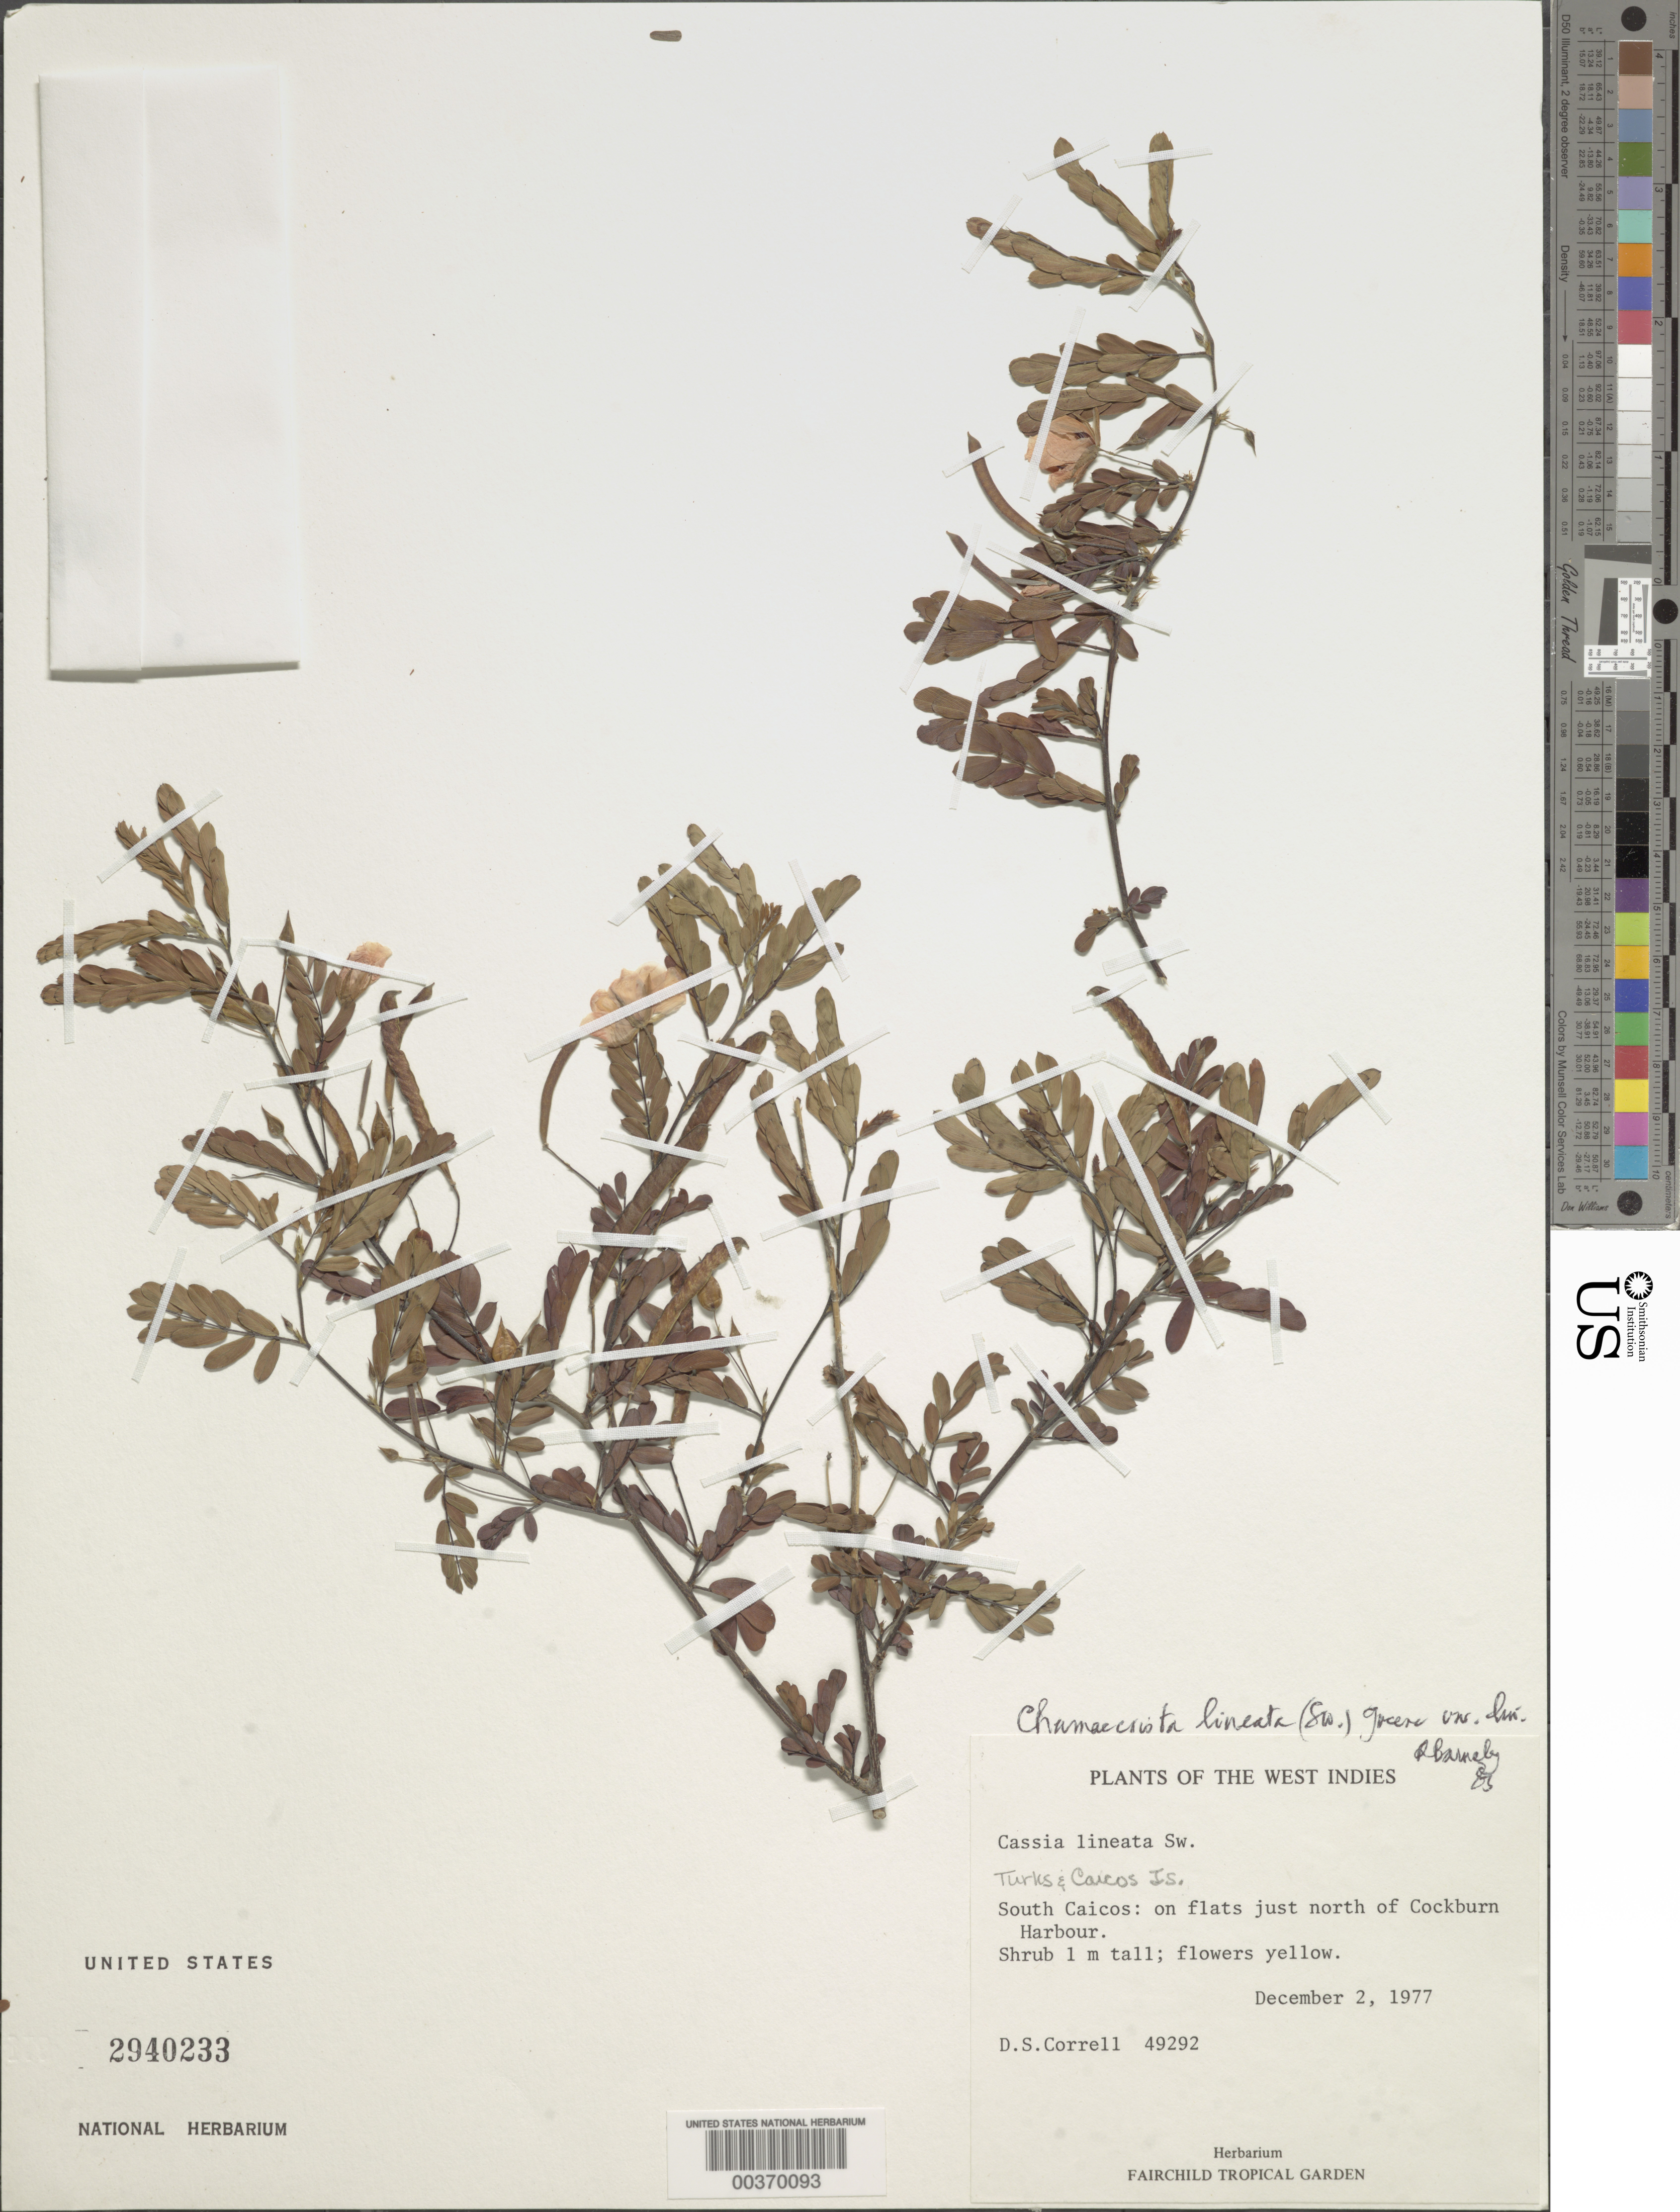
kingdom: Plantae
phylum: Tracheophyta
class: Magnoliopsida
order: Fabales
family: Fabaceae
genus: Chamaecrista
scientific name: Chamaecrista lineata var. lineata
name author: (Sw.) Greene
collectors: D. S. Correll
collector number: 49292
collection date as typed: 02 Dec 1977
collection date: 1977-12-02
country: Turks and Caicos Islands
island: South Caicos Island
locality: On flats just N of Cockburn Harbour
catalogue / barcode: US 2940233